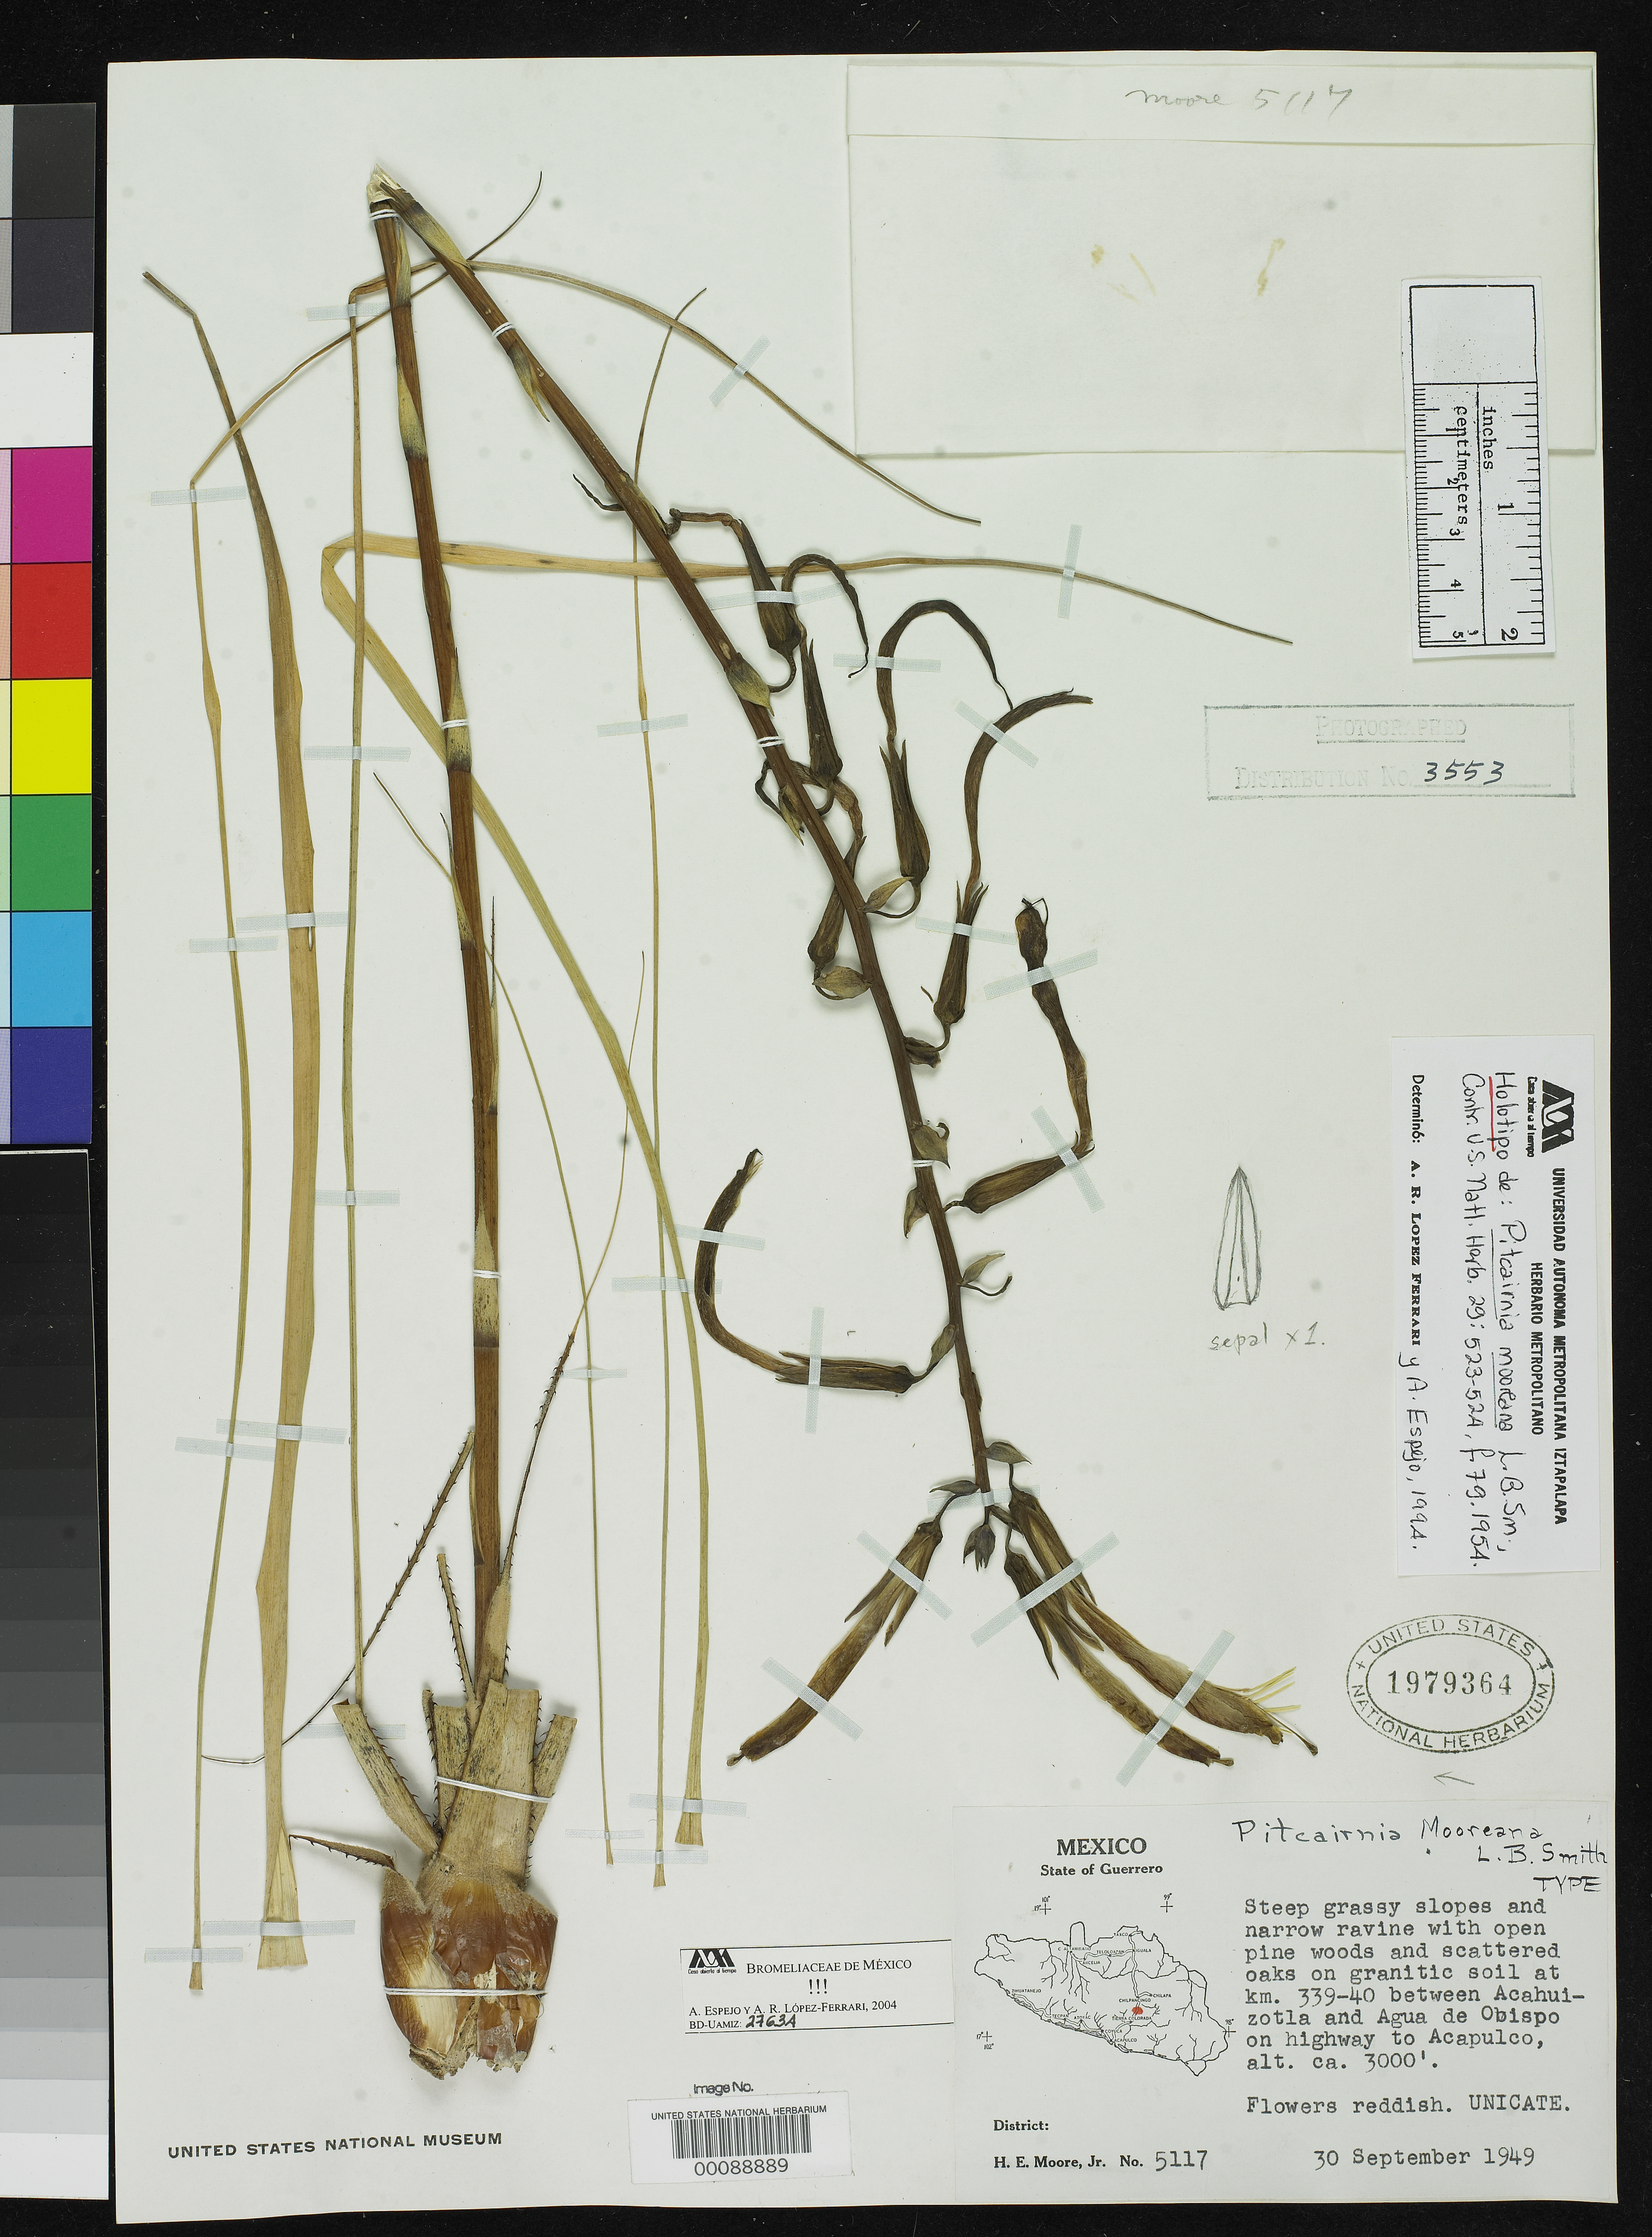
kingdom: Plantae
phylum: Tracheophyta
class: Liliopsida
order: Poales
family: Bromeliaceae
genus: Pitcairnia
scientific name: Pitcairnia mooreana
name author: L.B. Sm.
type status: Holotype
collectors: H. E. Moore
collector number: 5117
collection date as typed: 30 Sep 1949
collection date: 1949-09-30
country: Mexico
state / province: Guerrero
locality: Between Acahuizotla and Agua de Obispo.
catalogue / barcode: US 1979364